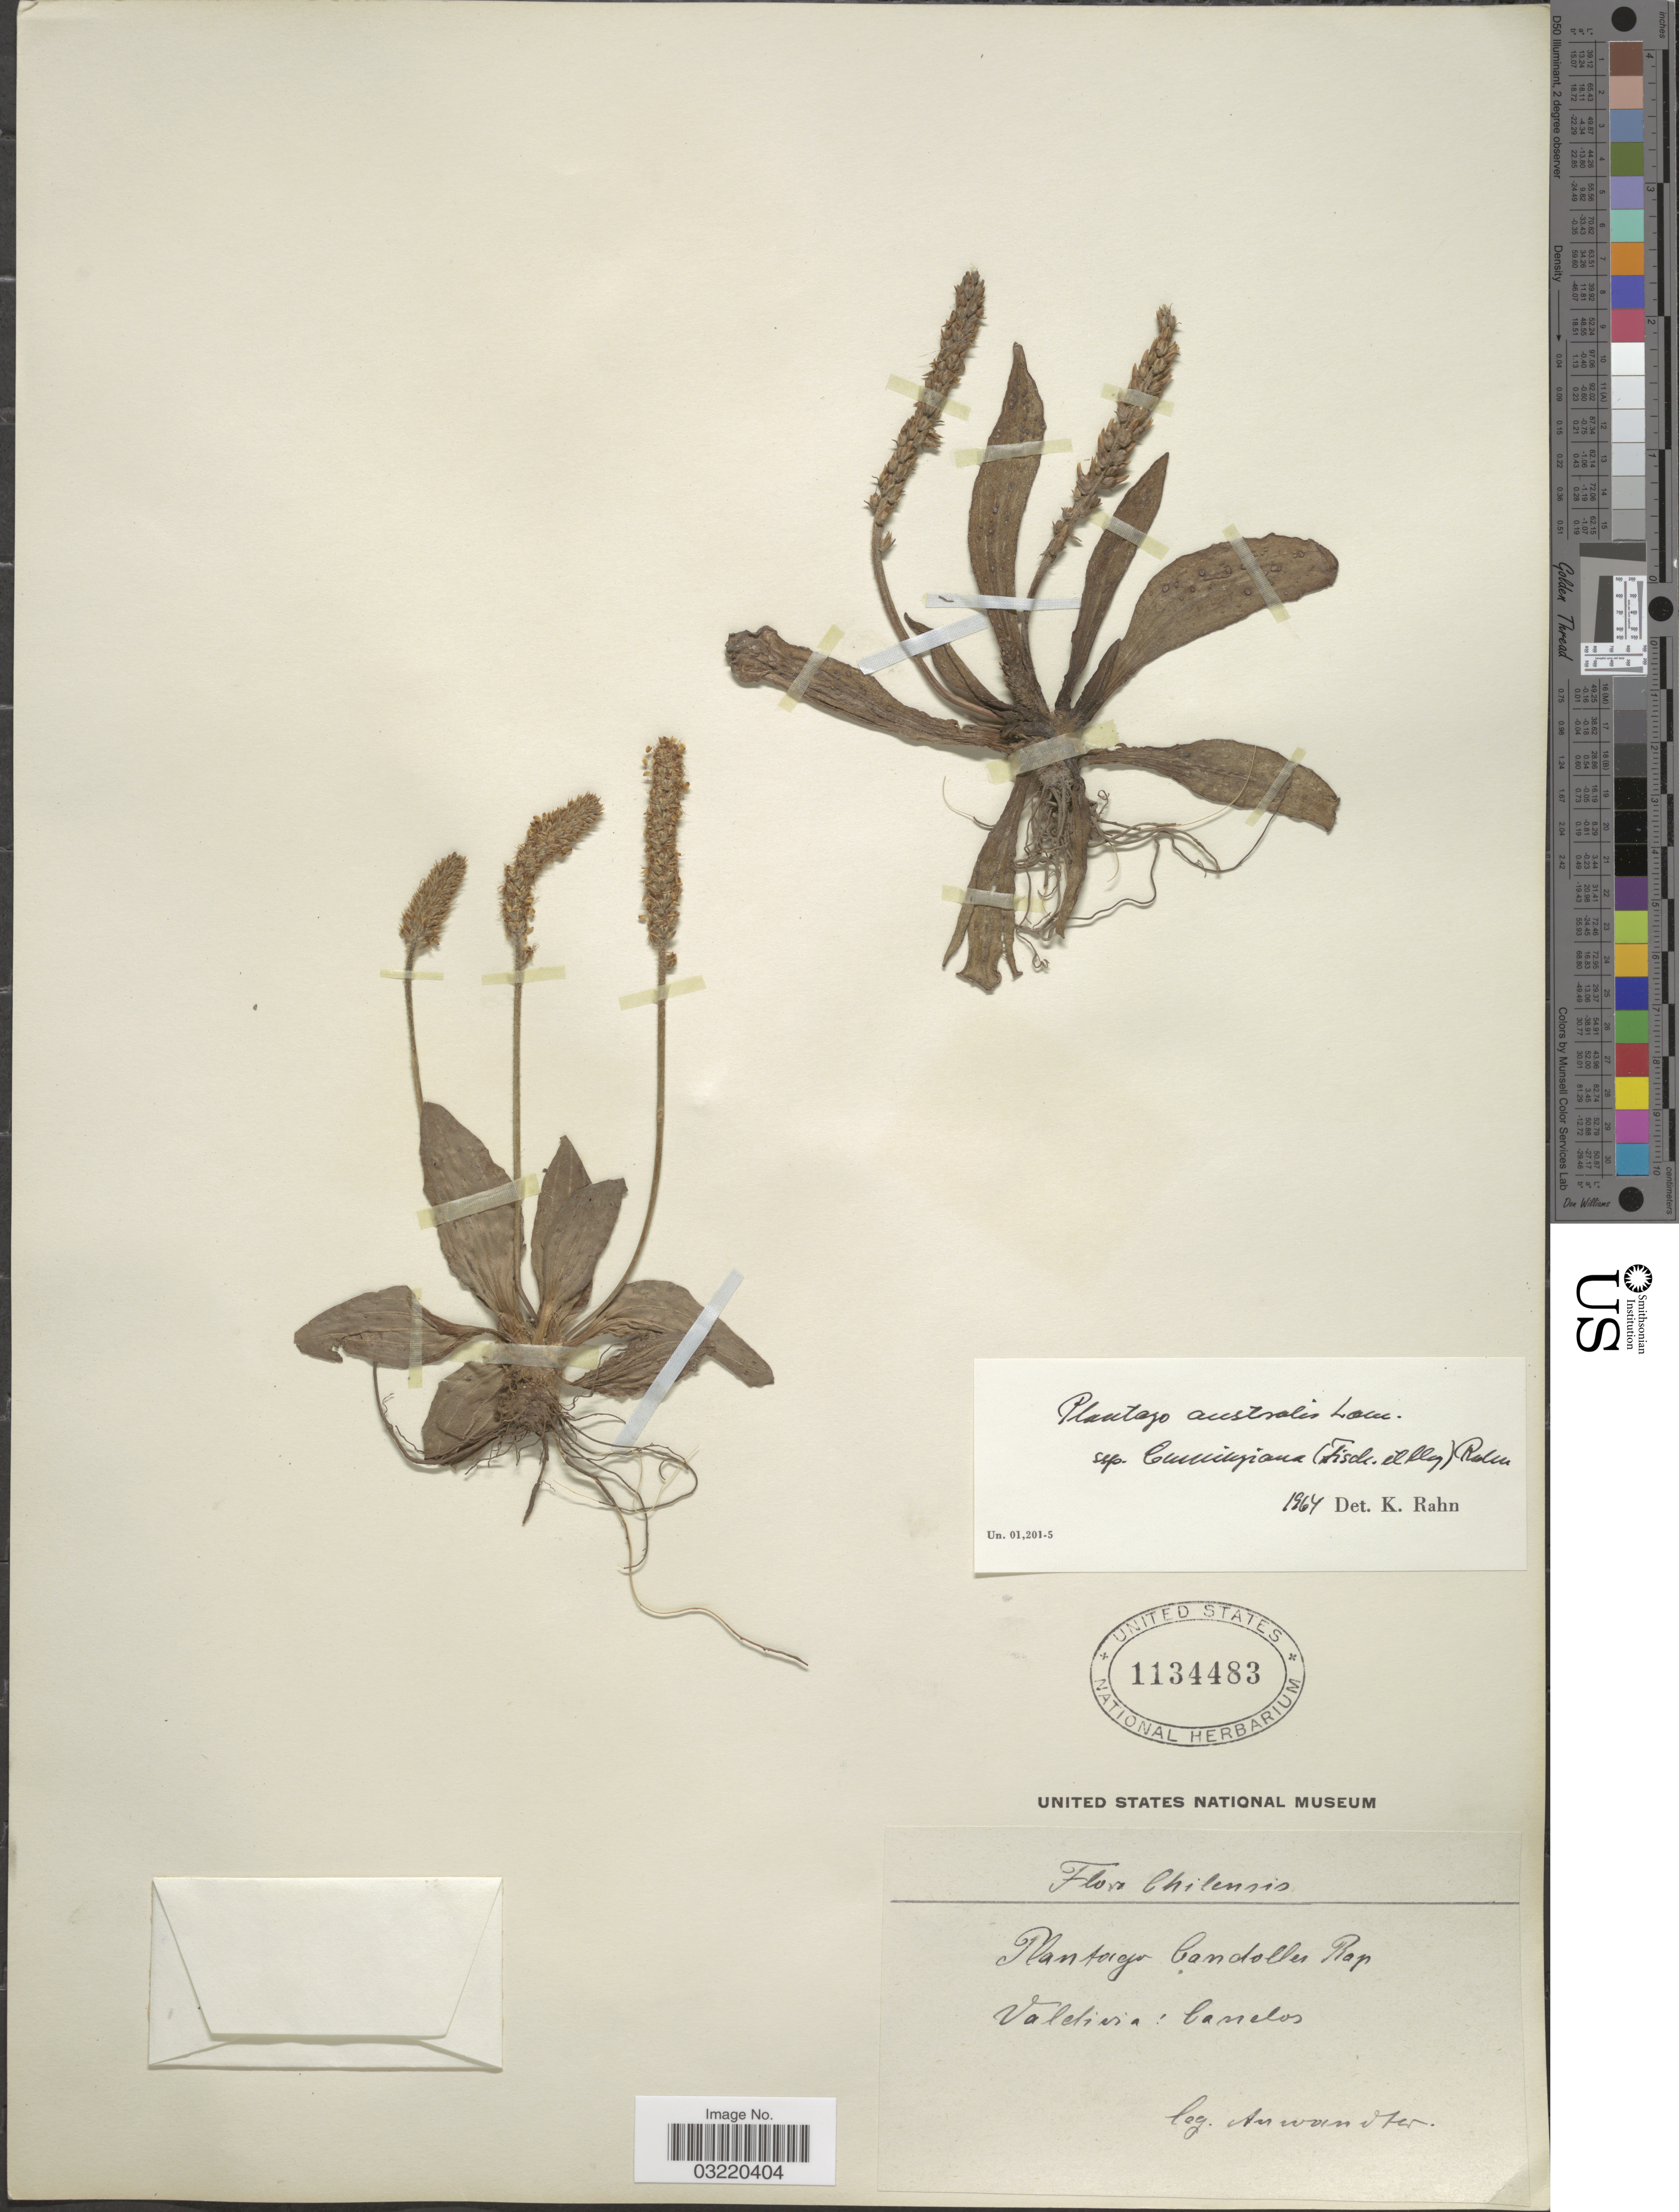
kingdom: Plantae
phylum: Tracheophyta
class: Magnoliopsida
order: Lamiales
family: Plantaginaceae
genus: Plantago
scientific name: Plantago australis subsp. cumingiana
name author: (Fisch. & C.A. Mey.) Rahn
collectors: -. Anwundter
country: Chile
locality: Valdivia: Canelos.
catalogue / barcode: US 1134483